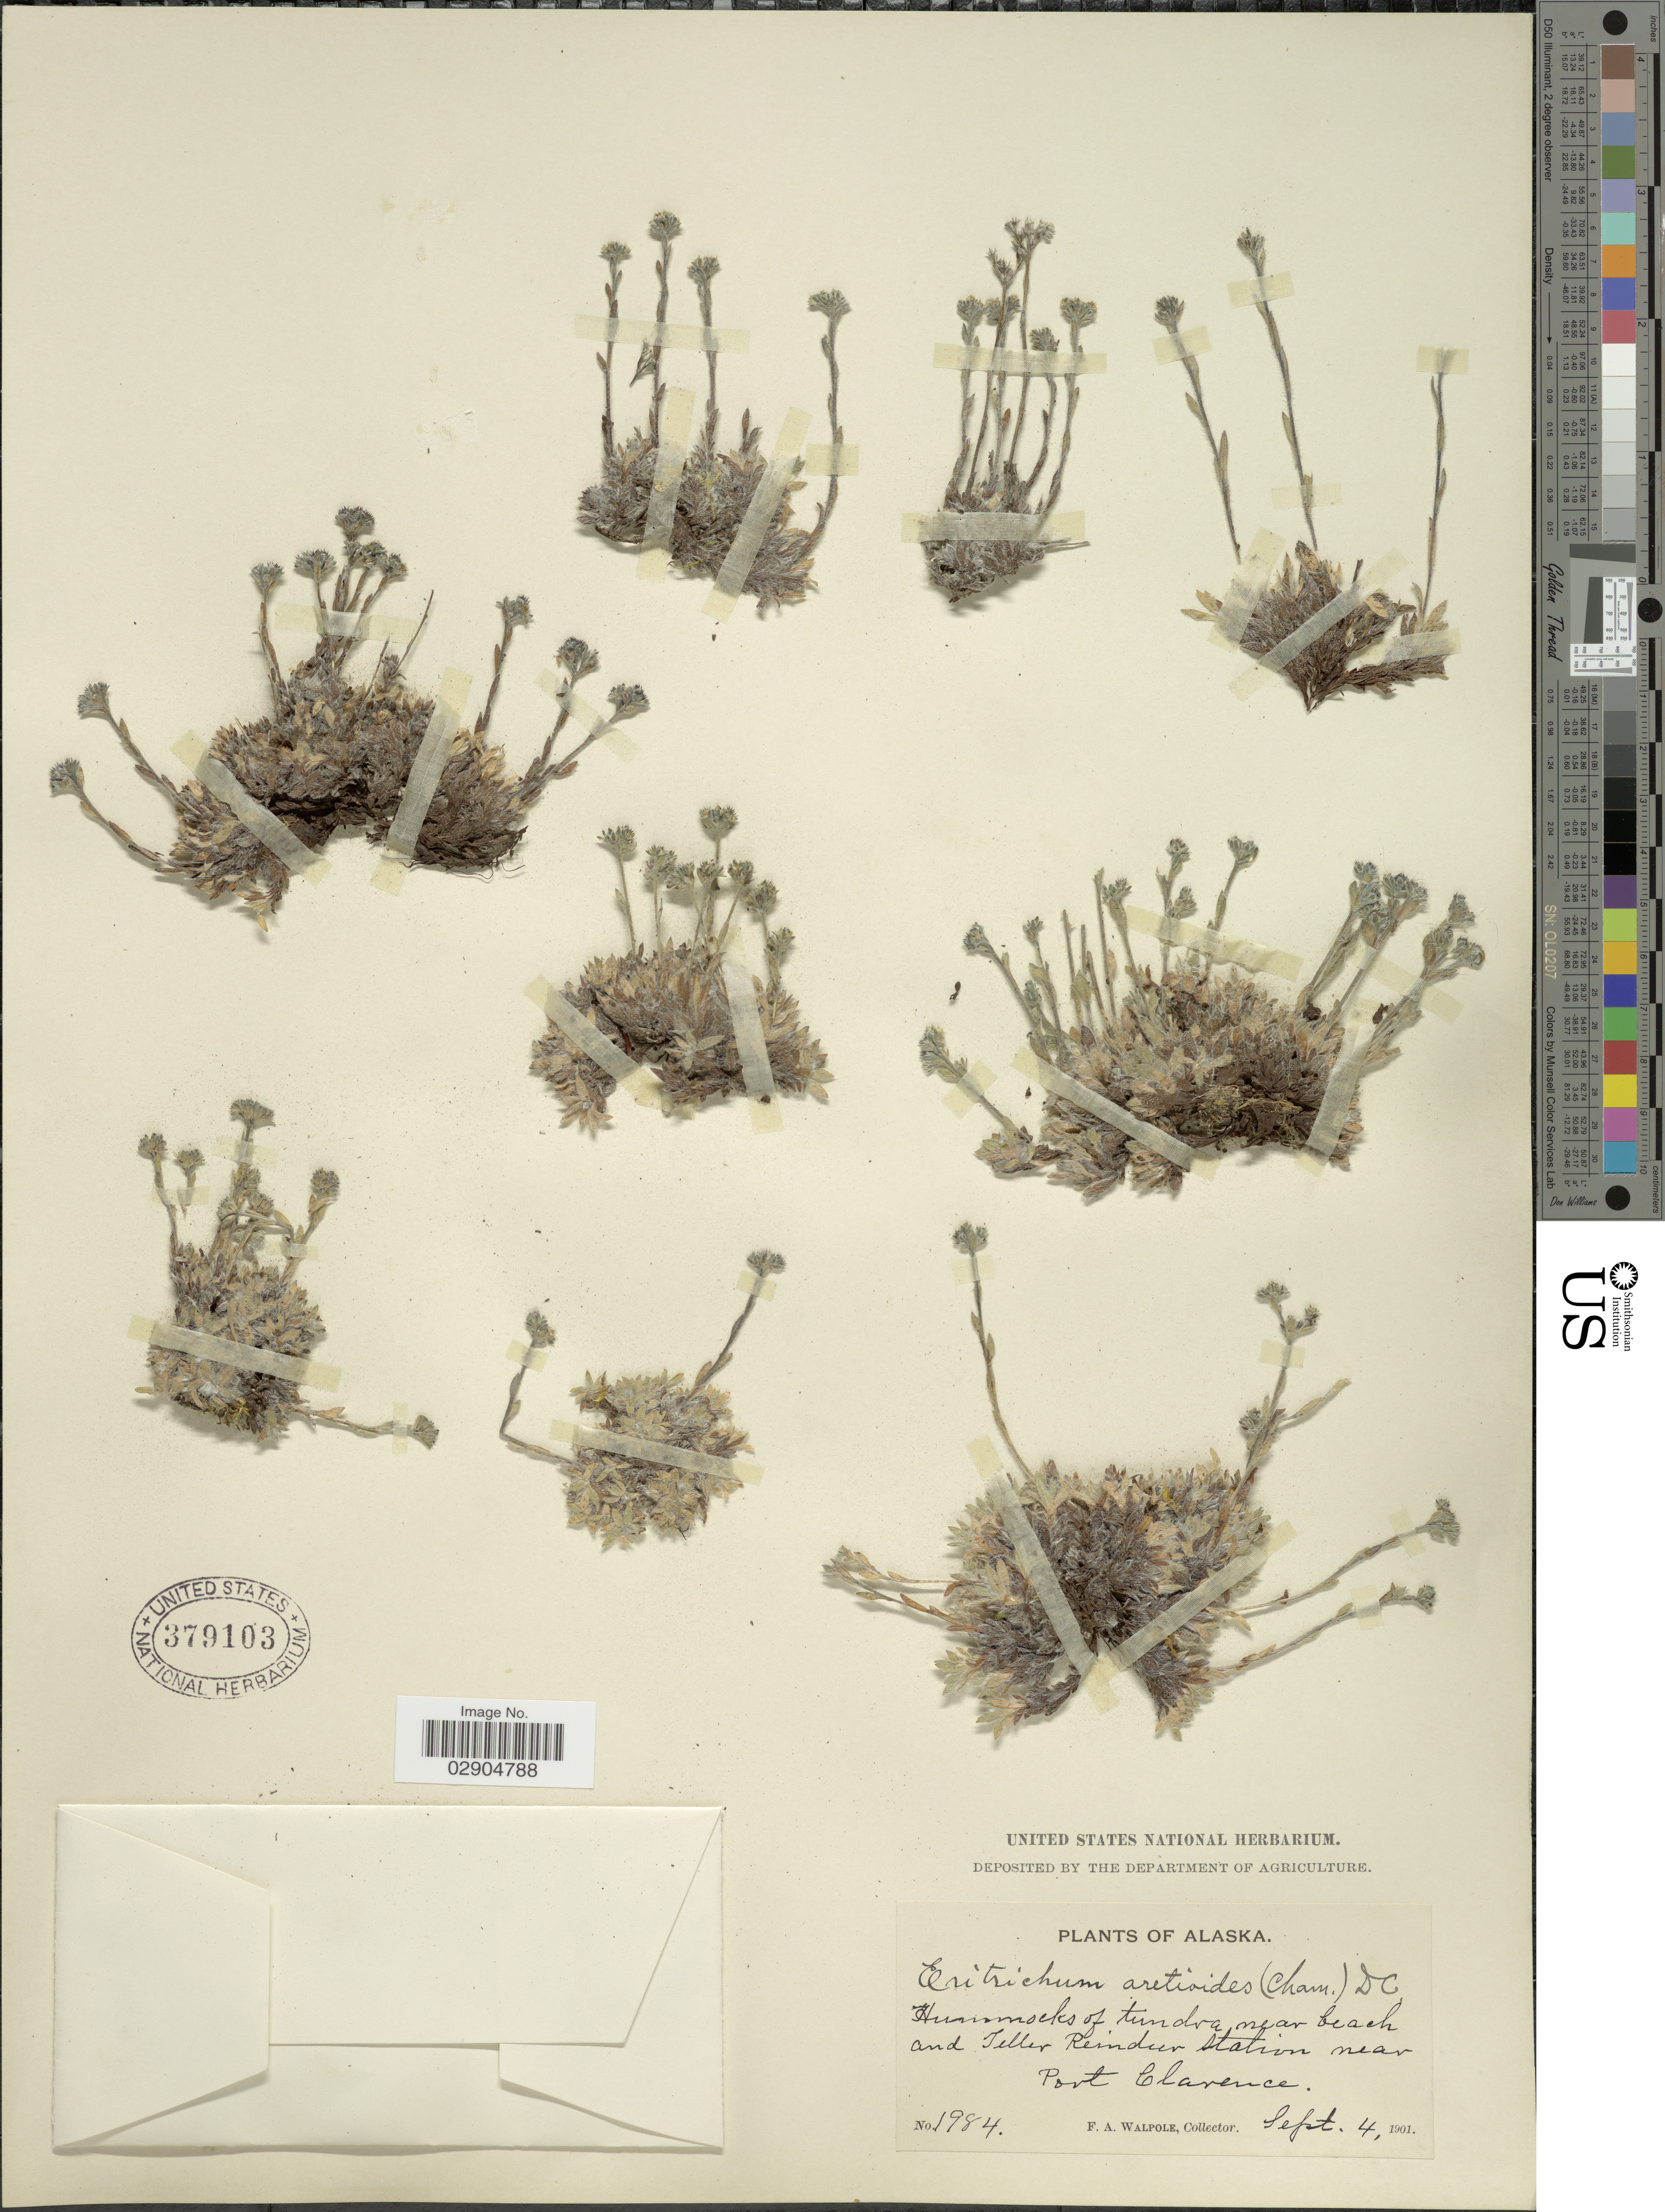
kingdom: Plantae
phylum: Tracheophyta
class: Magnoliopsida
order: Boraginales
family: Boraginaceae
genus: Eritrichium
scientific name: Eritrichium aretioides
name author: (Cham.) DC.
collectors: F. Walpole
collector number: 1984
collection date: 1901-09-04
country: United States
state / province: Alaska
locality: Hummocks of tundra near beach and Teller Reindeer Station near Port Clarence.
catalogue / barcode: US 379103